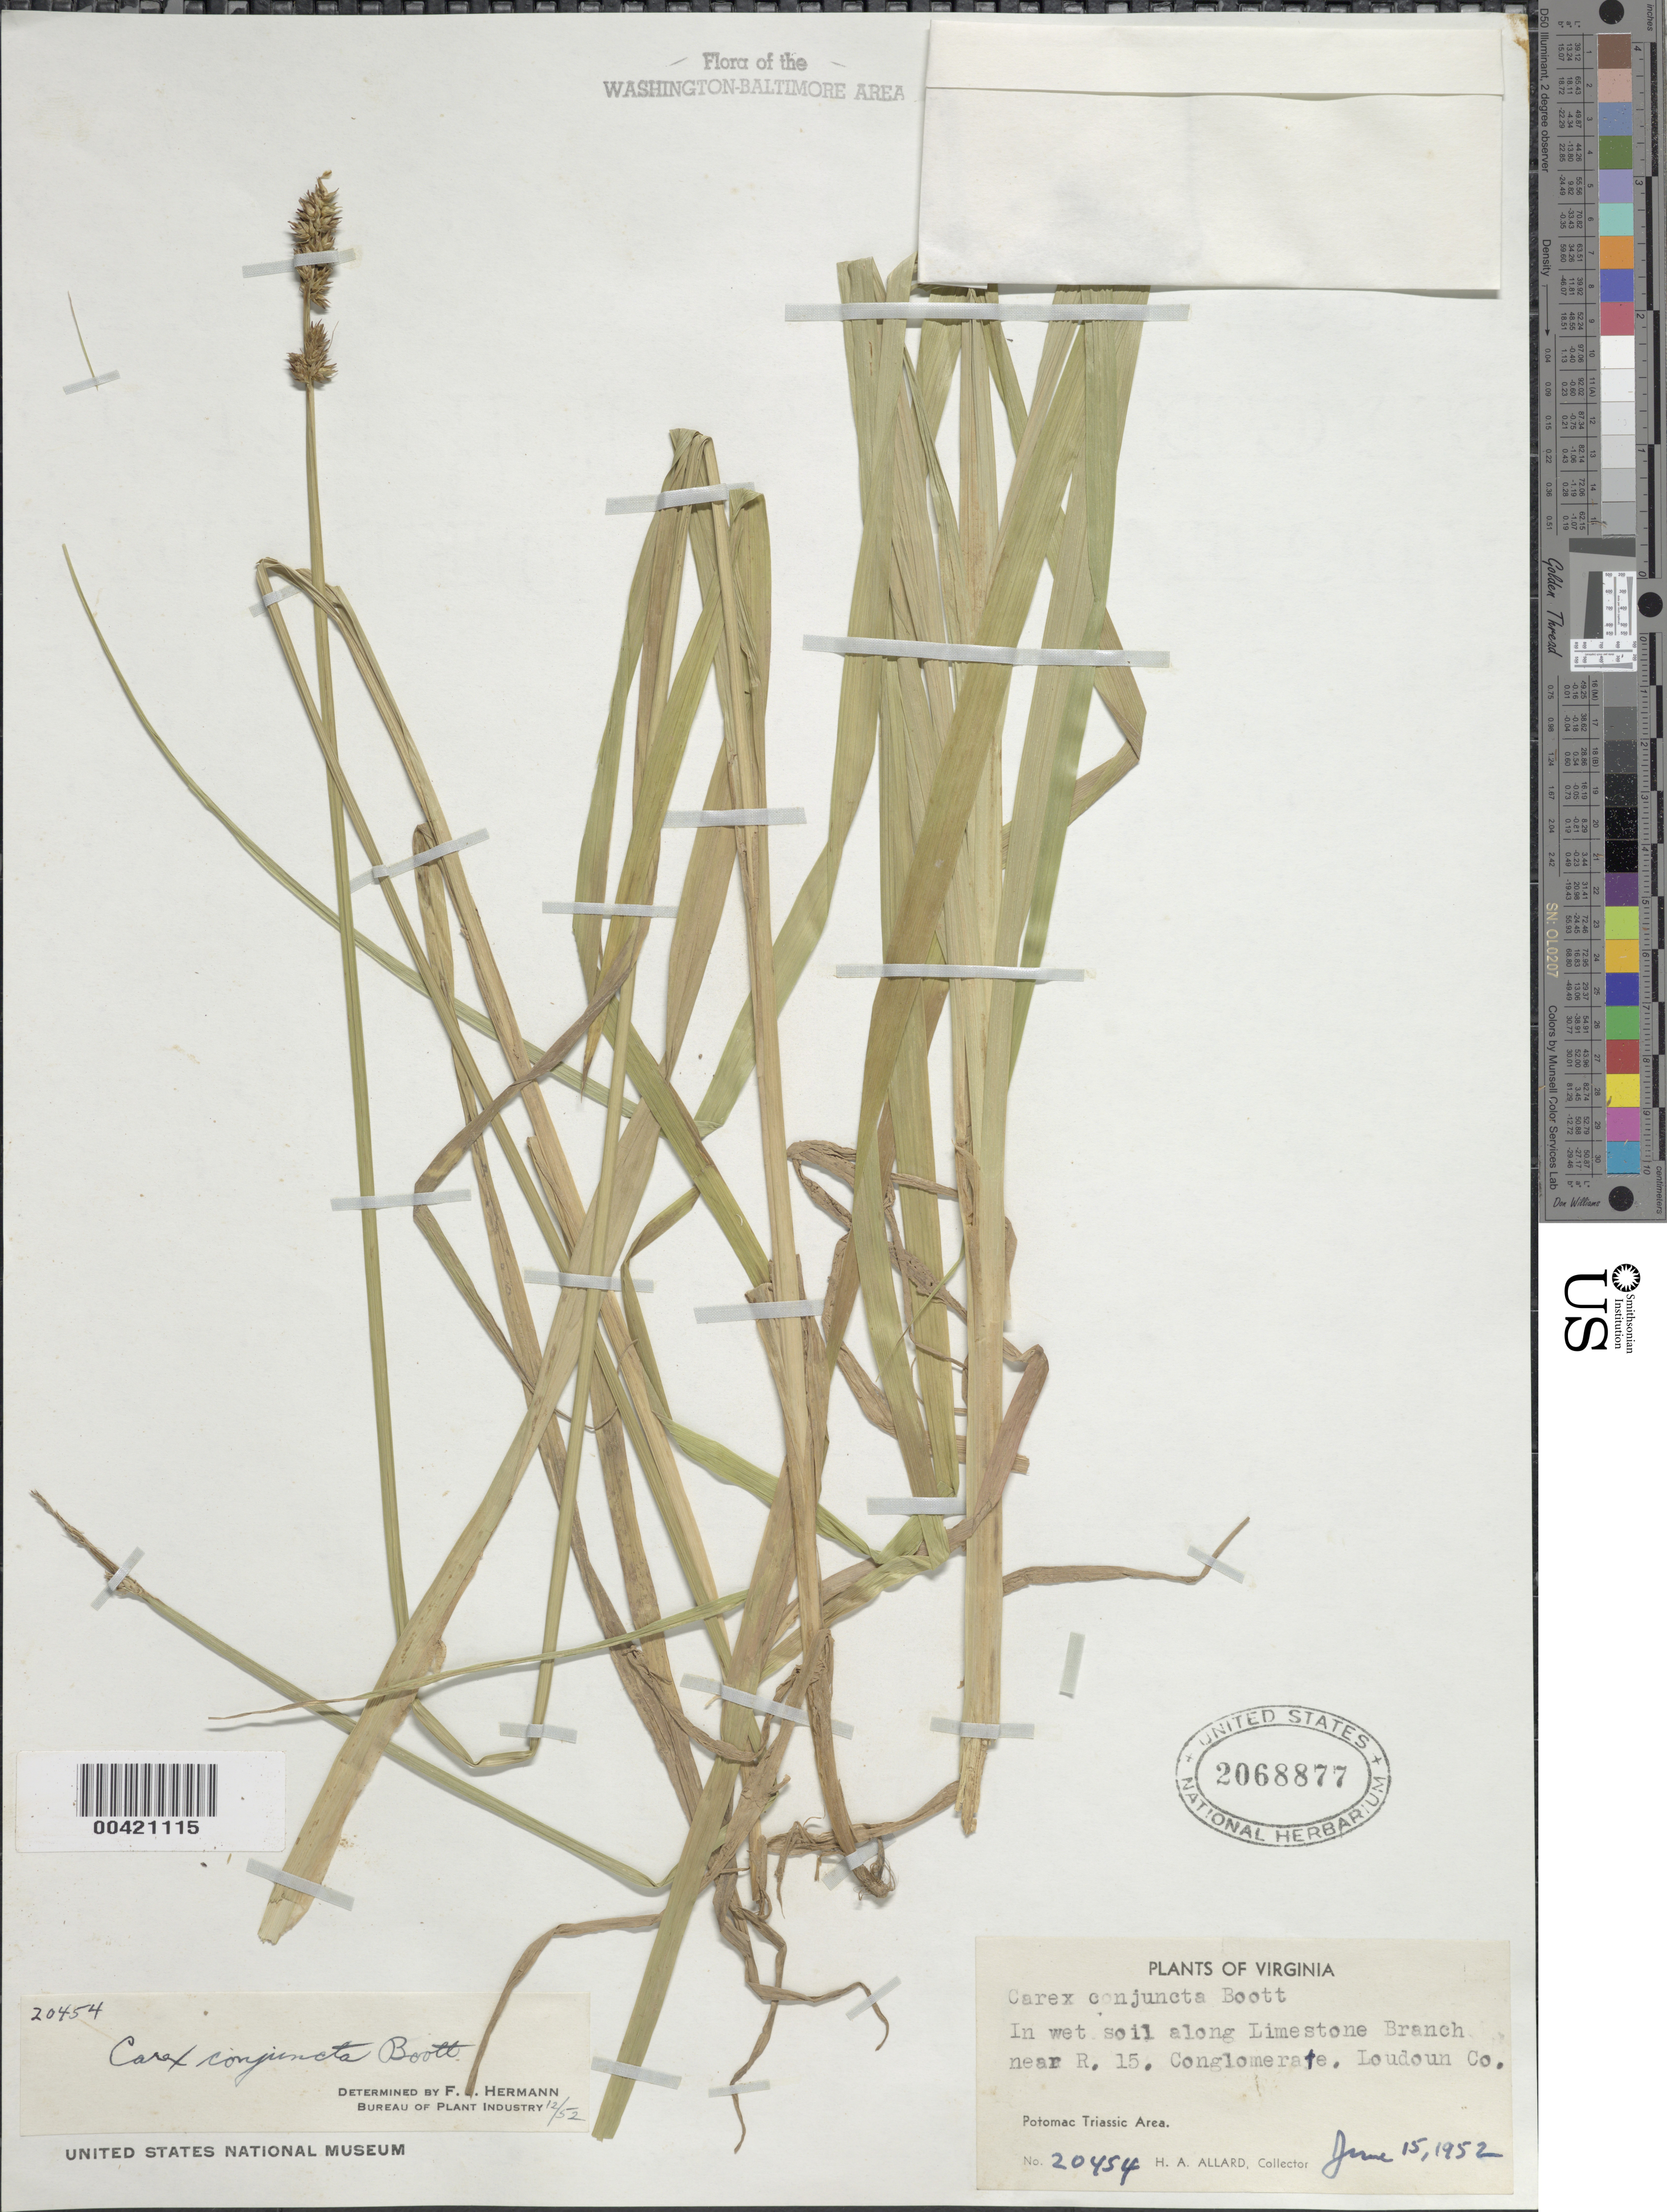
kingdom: Plantae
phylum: Tracheophyta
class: Liliopsida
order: Poales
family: Cyperaceae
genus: Carex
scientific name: Carex conjuncta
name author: Boott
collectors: H. A. Allard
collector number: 20454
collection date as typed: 15 Jun 1952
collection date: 1952-06-15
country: United States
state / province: Virginia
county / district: Loudoun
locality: Limestone Branch, Route 15 vicinity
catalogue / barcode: US 2068877